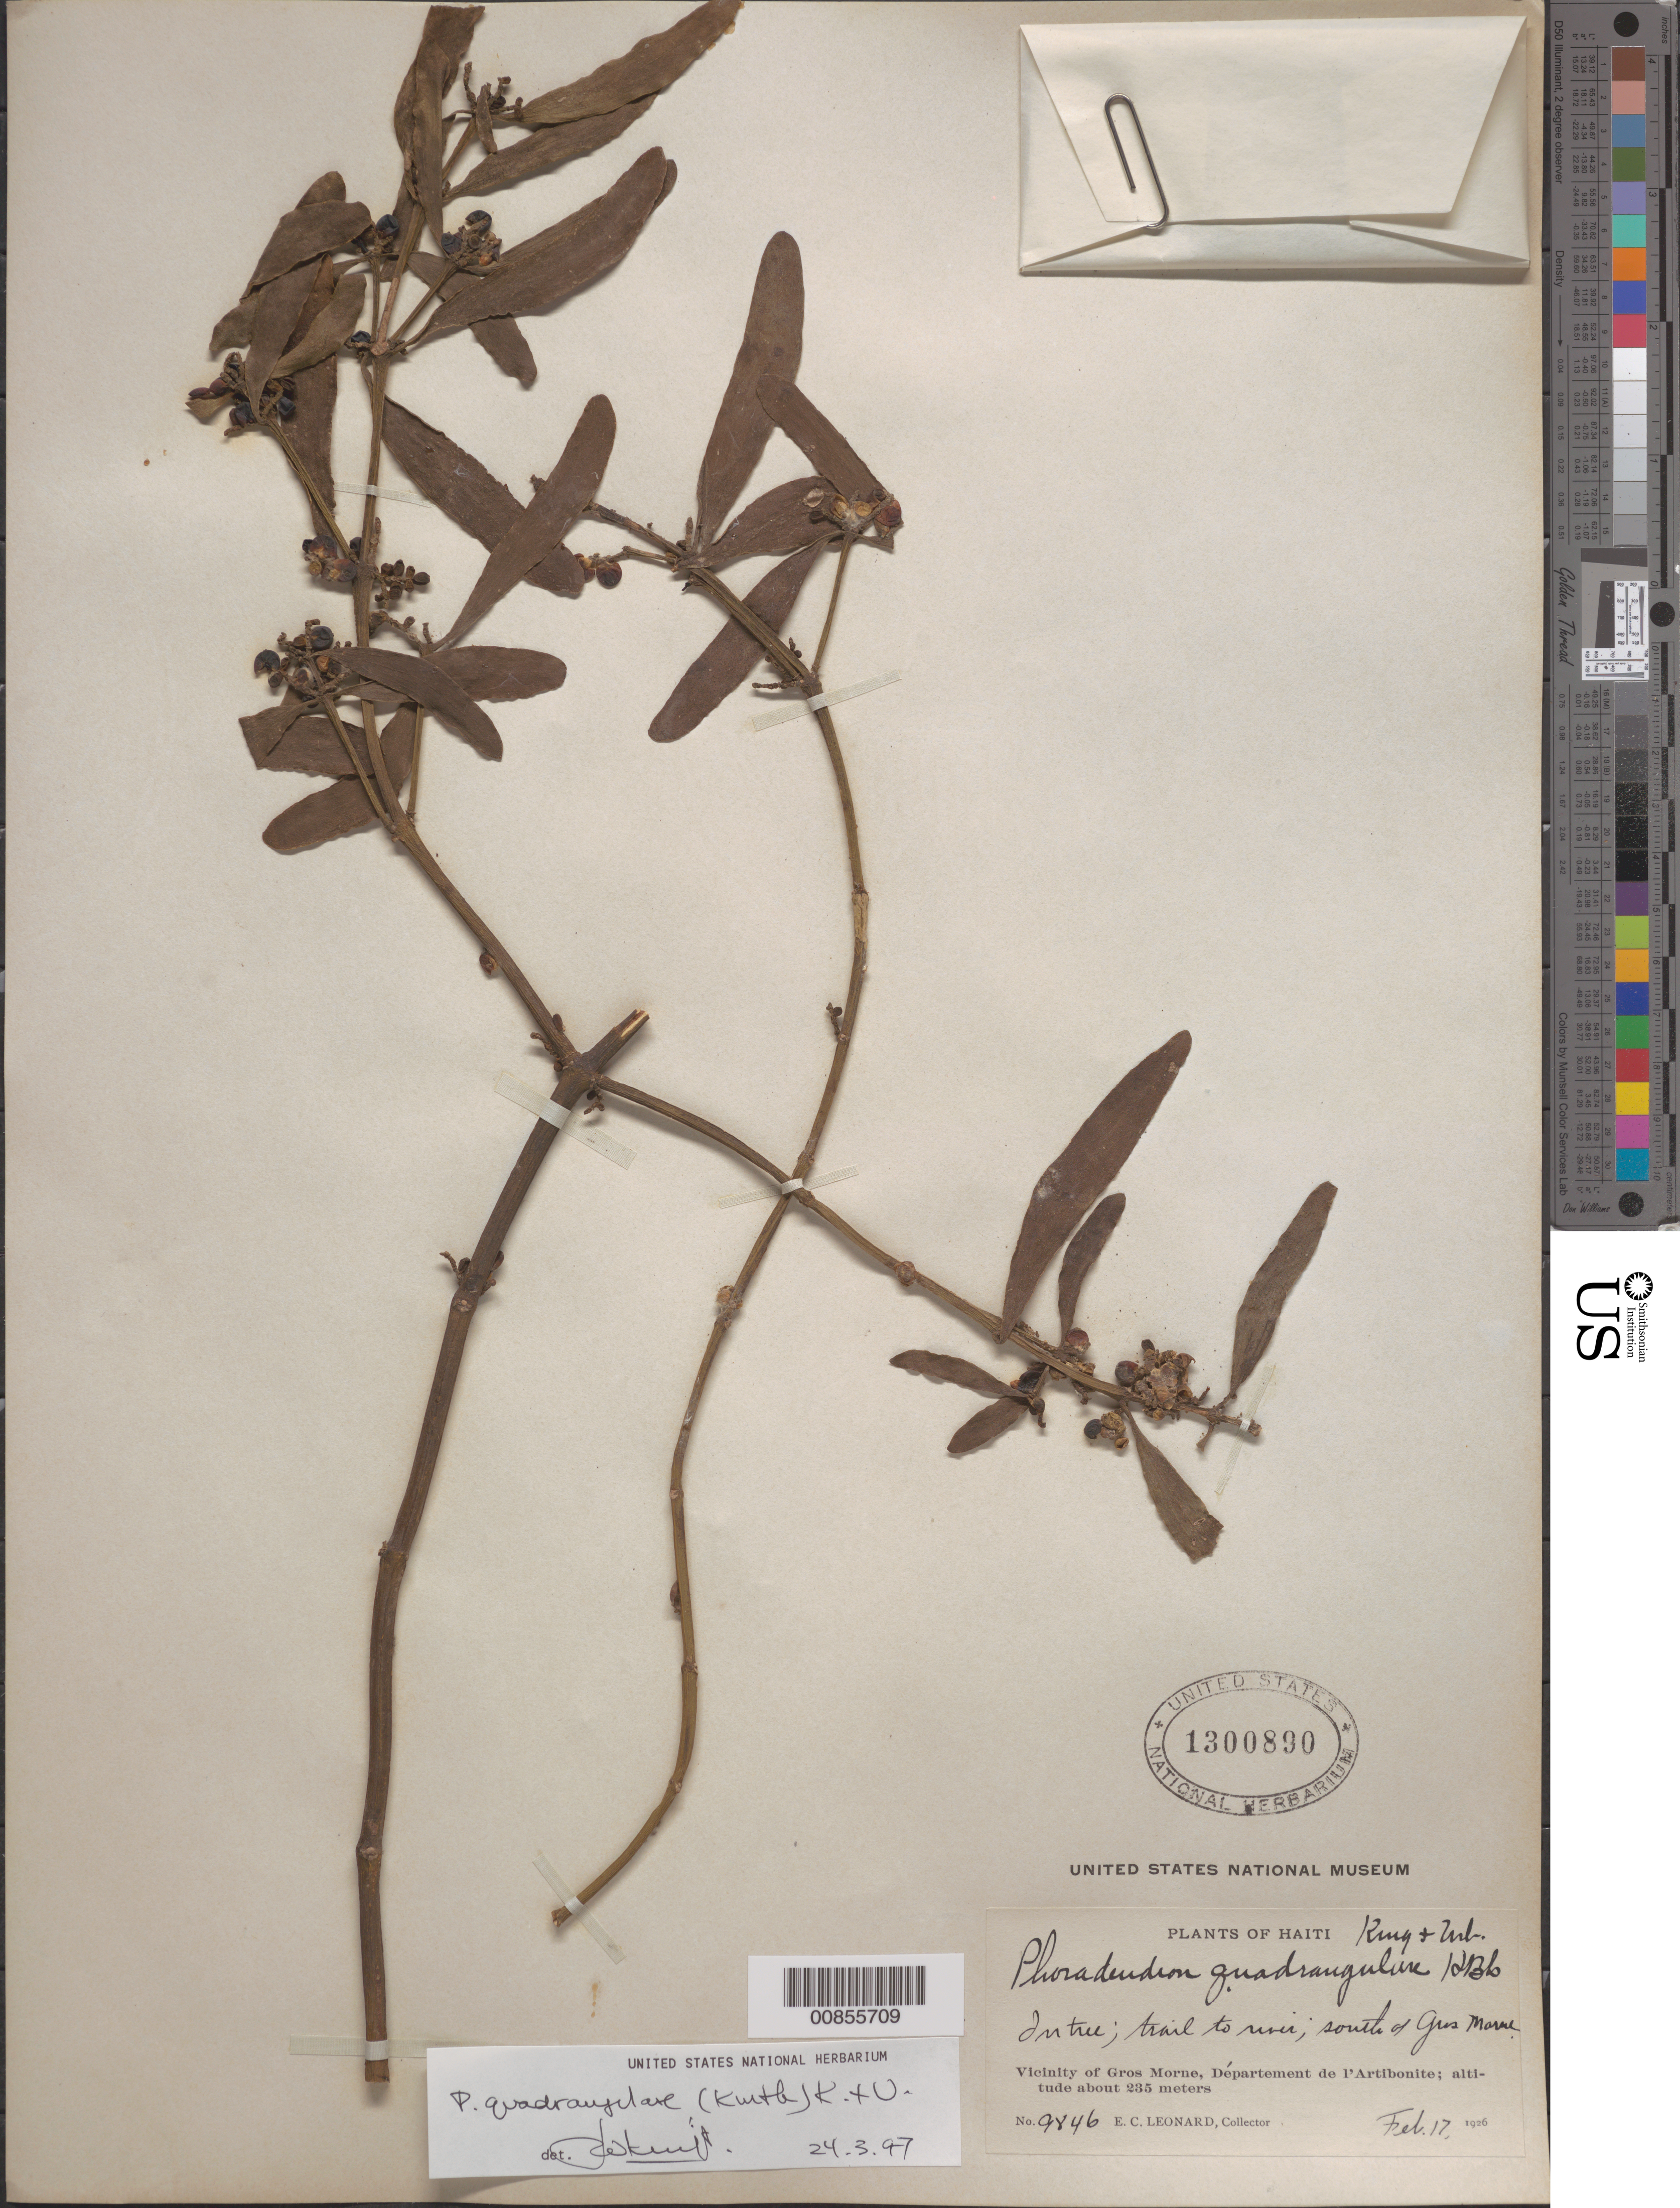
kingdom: Plantae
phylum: Tracheophyta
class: Magnoliopsida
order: Santalales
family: Viscaceae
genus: Phoradendron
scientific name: Phoradendron quadrangulare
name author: (Kunth) Griseb.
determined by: Kuijt, Job, (CANADA)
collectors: E. C. Leonard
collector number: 9846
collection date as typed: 17 Feb 1926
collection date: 1926-02-17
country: Haiti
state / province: Artibonite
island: Hispaniola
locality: South of Gros Morne. Trail to river.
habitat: In tree; trail to river.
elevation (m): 235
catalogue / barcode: US 1300890